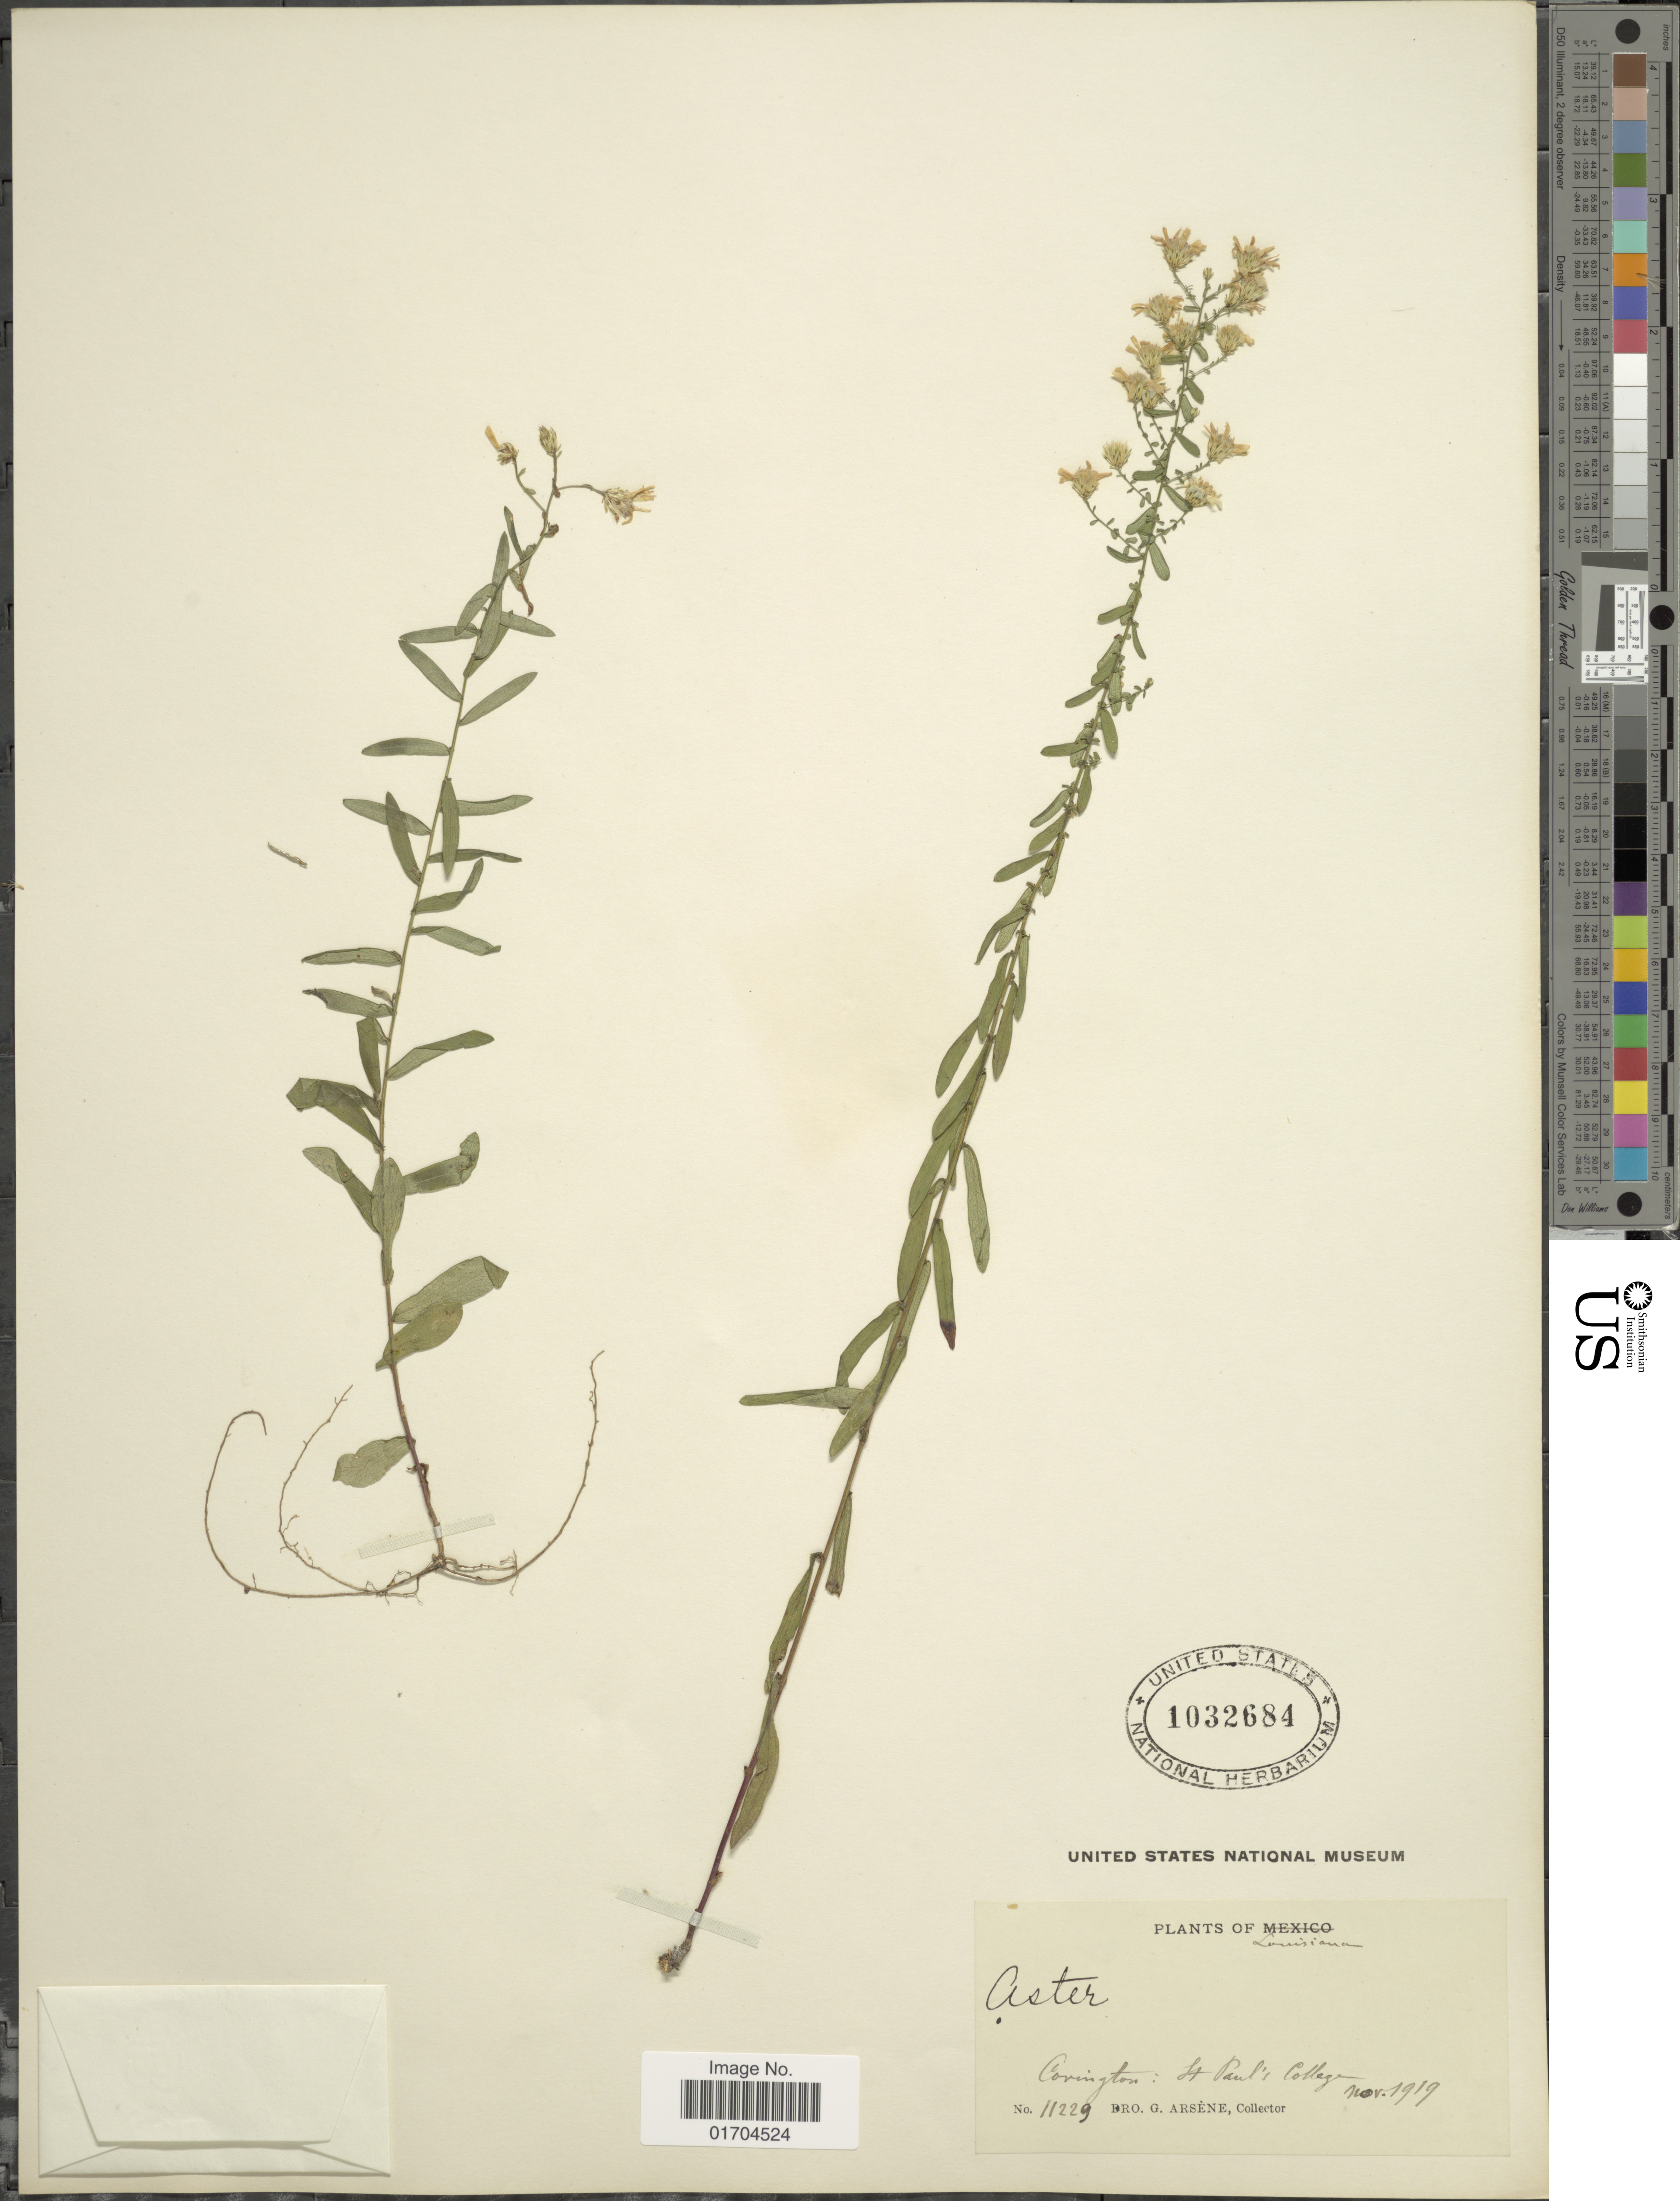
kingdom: Plantae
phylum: Tracheophyta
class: Magnoliopsida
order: Asterales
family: Asteraceae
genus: Symphyotrichum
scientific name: Symphyotrichum sp.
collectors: Bro. G. Arsène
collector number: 11229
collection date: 1919-11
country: United States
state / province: Louisiana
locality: Covington, St. Paul's College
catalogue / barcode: US 1032684